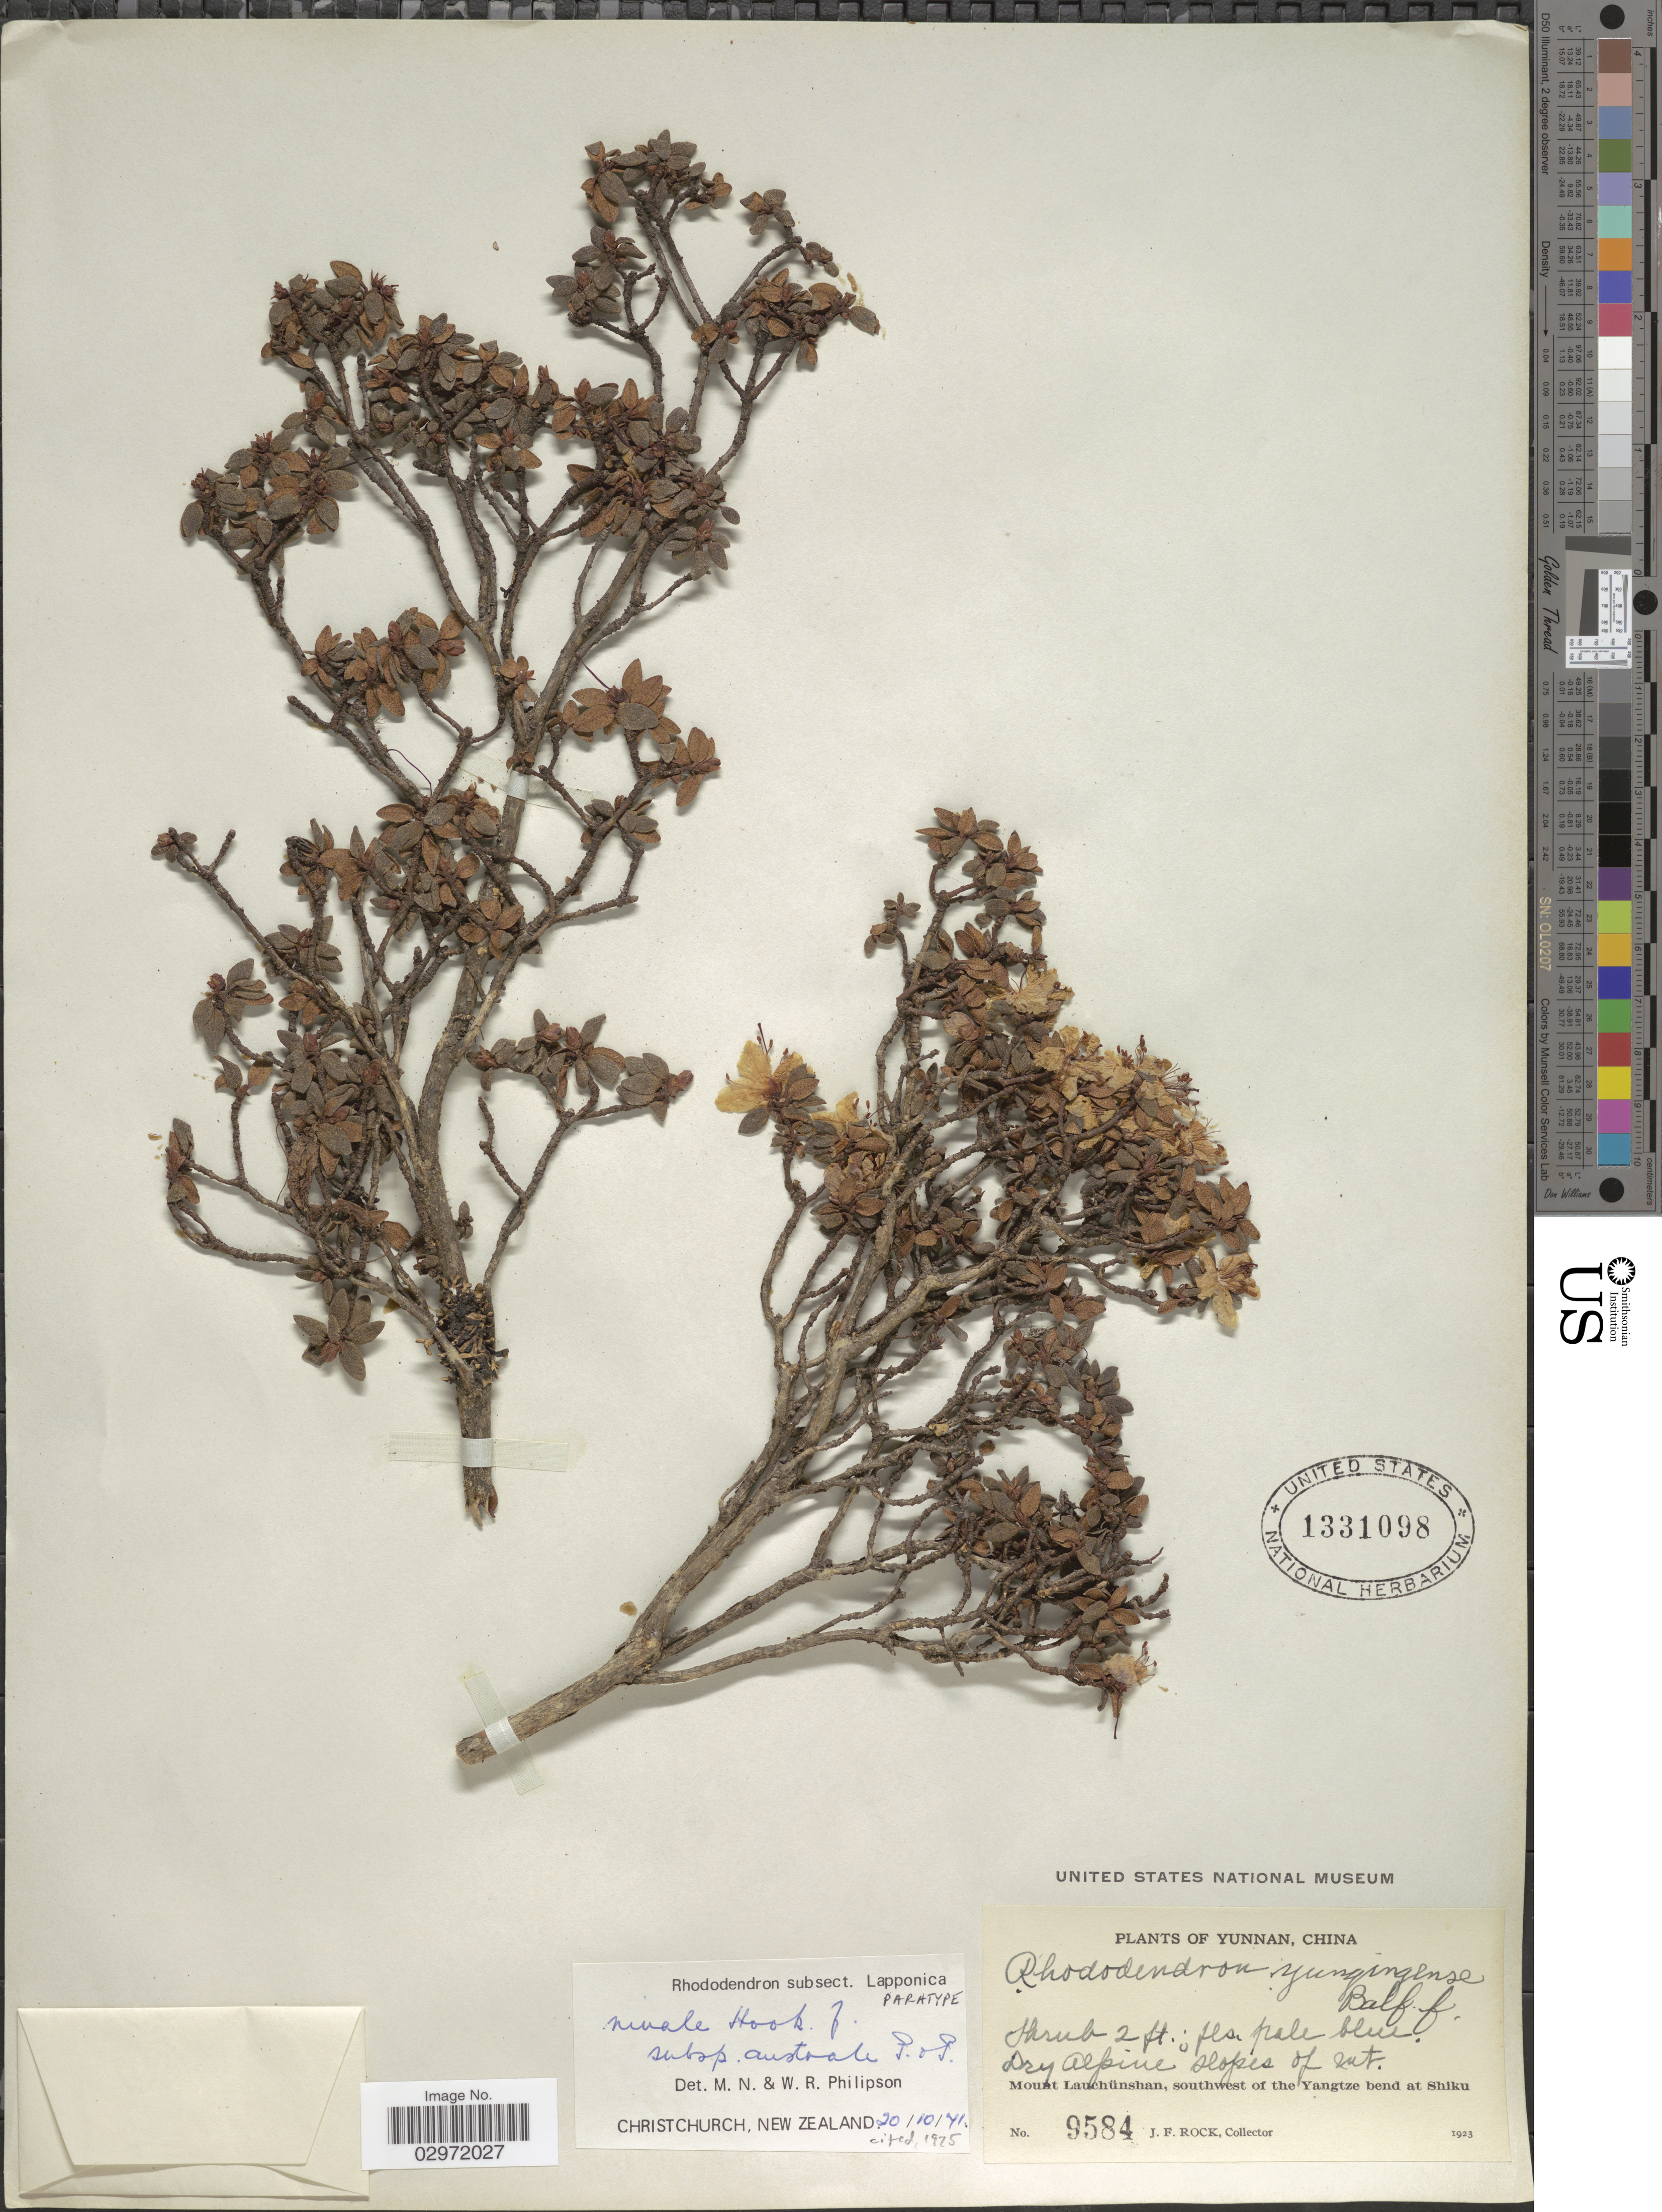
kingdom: Plantae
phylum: Tracheophyta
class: Magnoliopsida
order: Ericales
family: Ericaceae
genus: Rhododendron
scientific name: Rhododendron nivale subsp. australe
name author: M. N. Philipson & Philipson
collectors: J. Rock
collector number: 9584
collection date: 1923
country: China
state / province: Yunnan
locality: Mount Lauchünshan, southwest of the Yangtze bend at Shiku.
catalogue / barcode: US 1331098